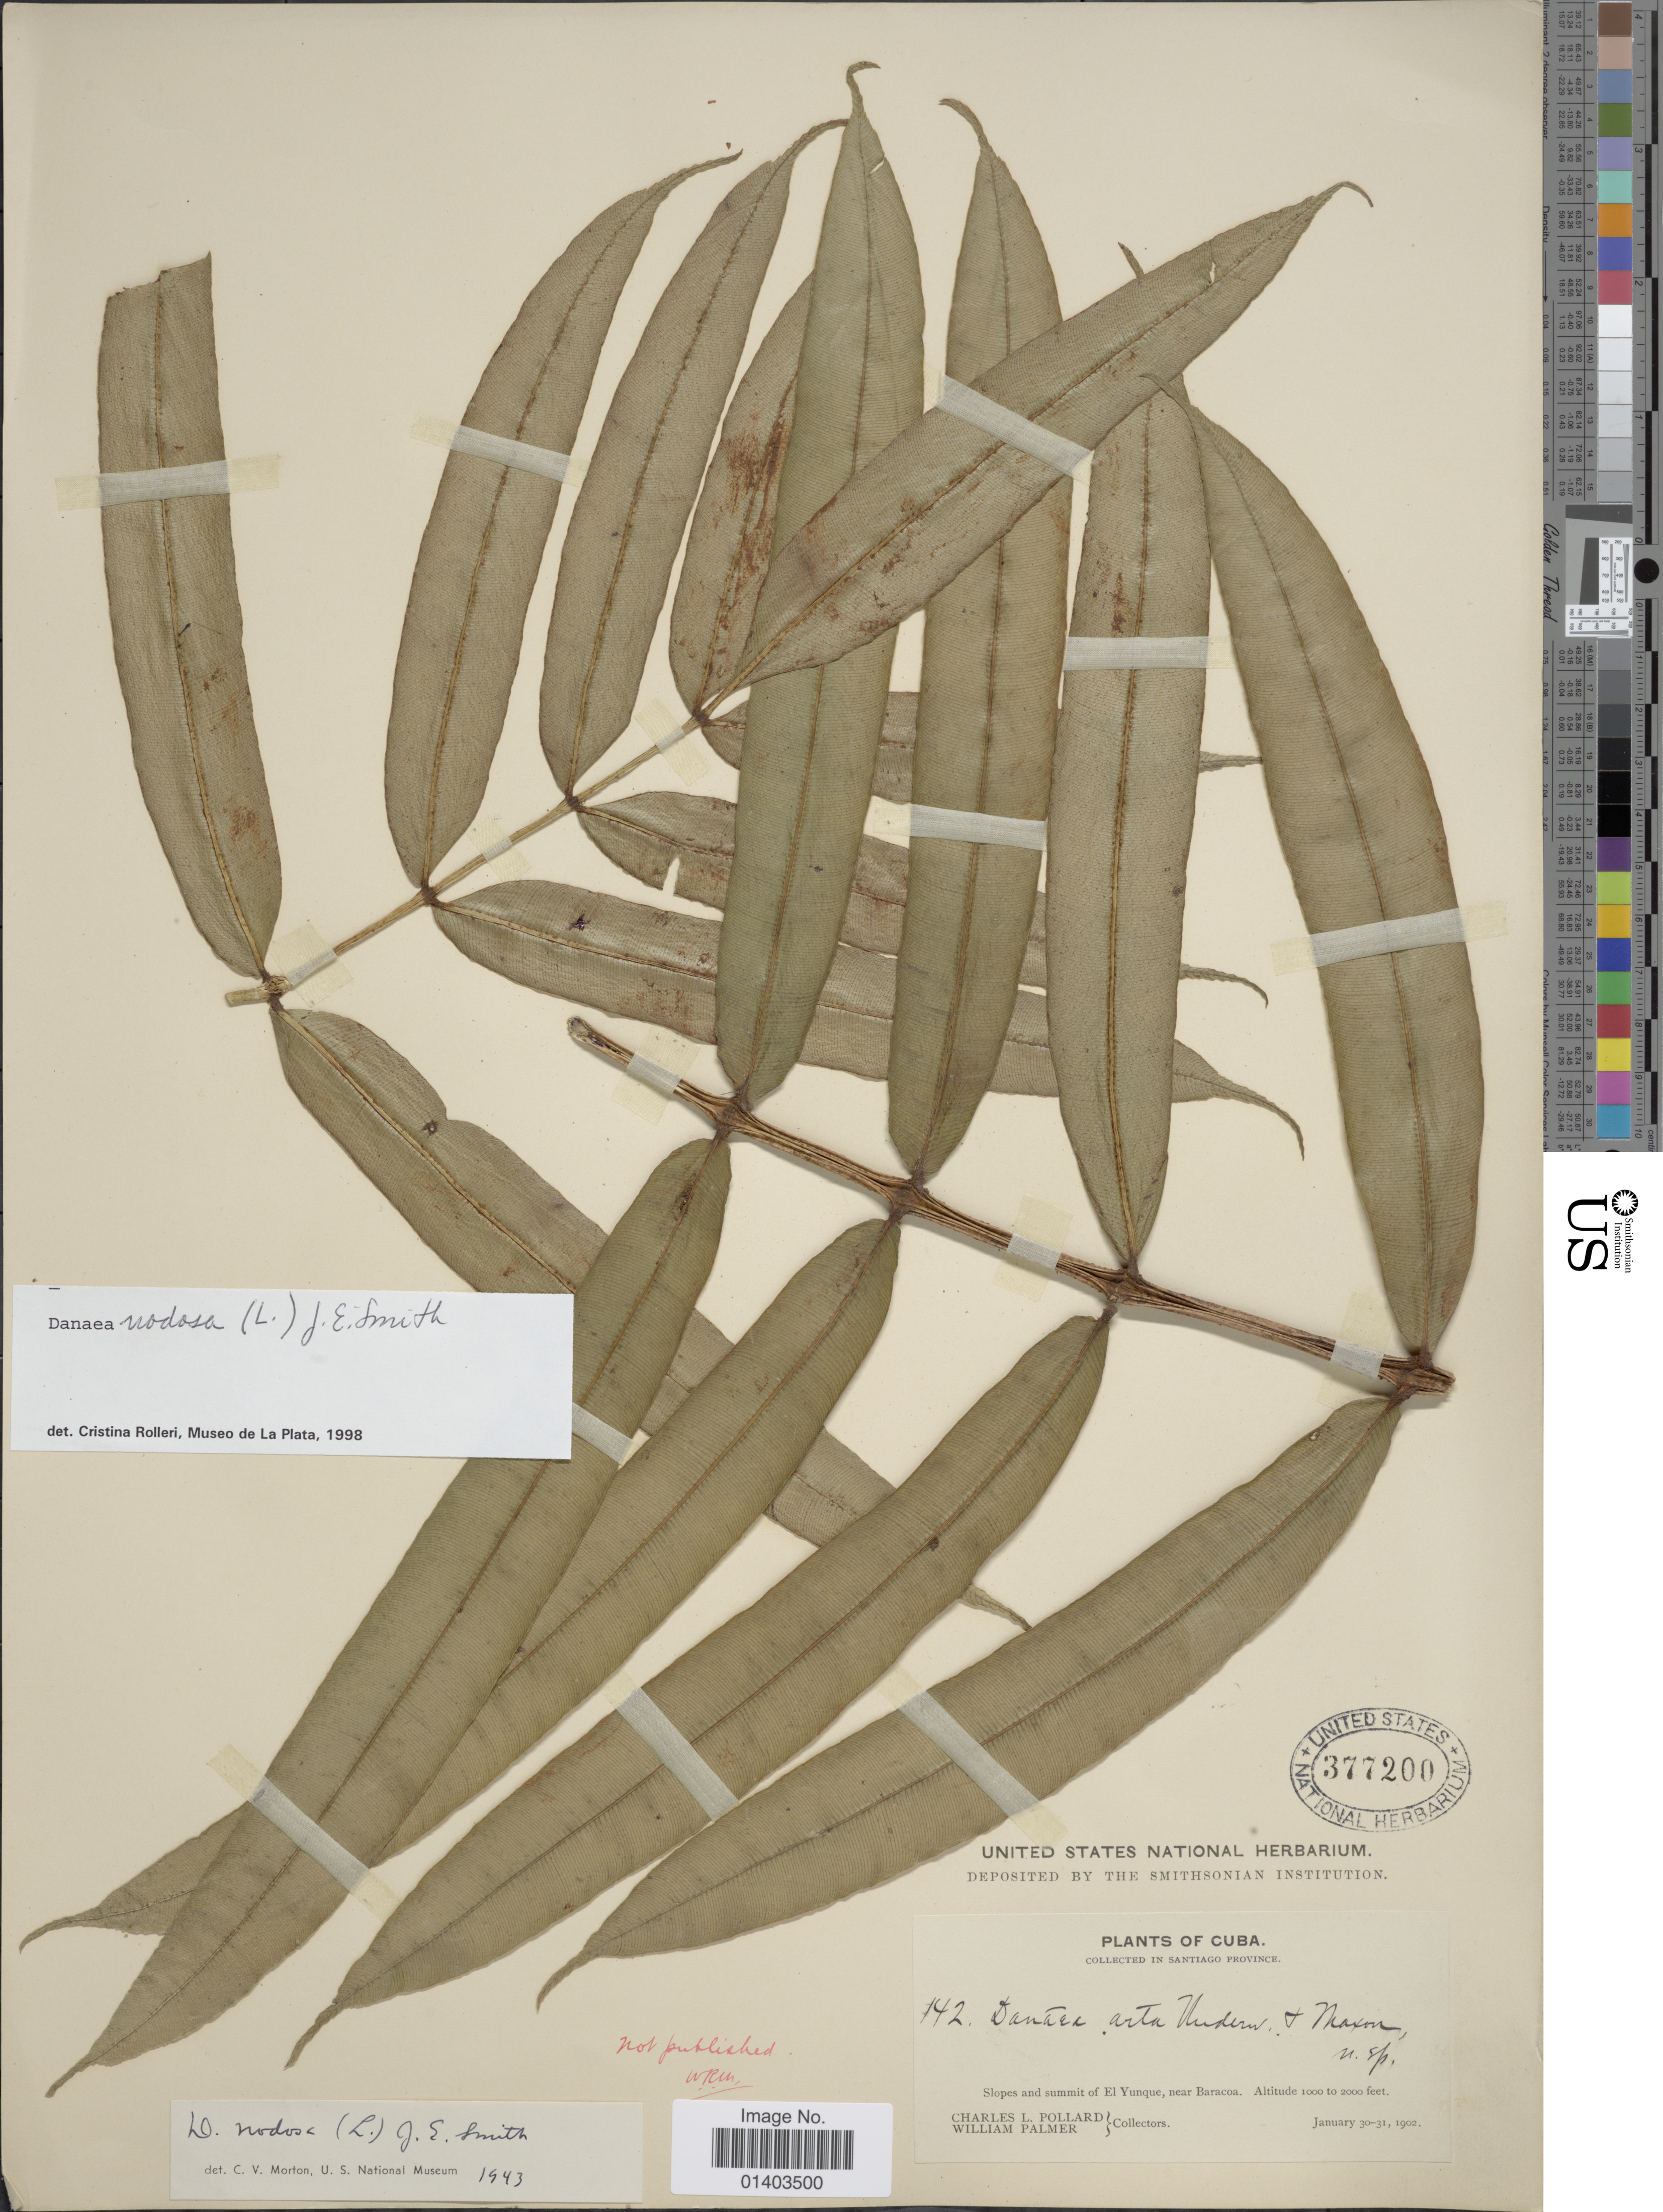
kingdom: Plantae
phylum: Tracheophyta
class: Polypodiopsida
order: Marattiales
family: Marattiaceae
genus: Danaea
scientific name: Danaea nodosa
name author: (L.) Sm.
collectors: C. L. Pollard & W. Palmer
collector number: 142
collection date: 1902-01-30/1902-01-31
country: Cuba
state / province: Santiago de Cuba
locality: In Santiago province, Slopes and summit of El Yunque, near Baracoa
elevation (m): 305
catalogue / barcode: US 377200